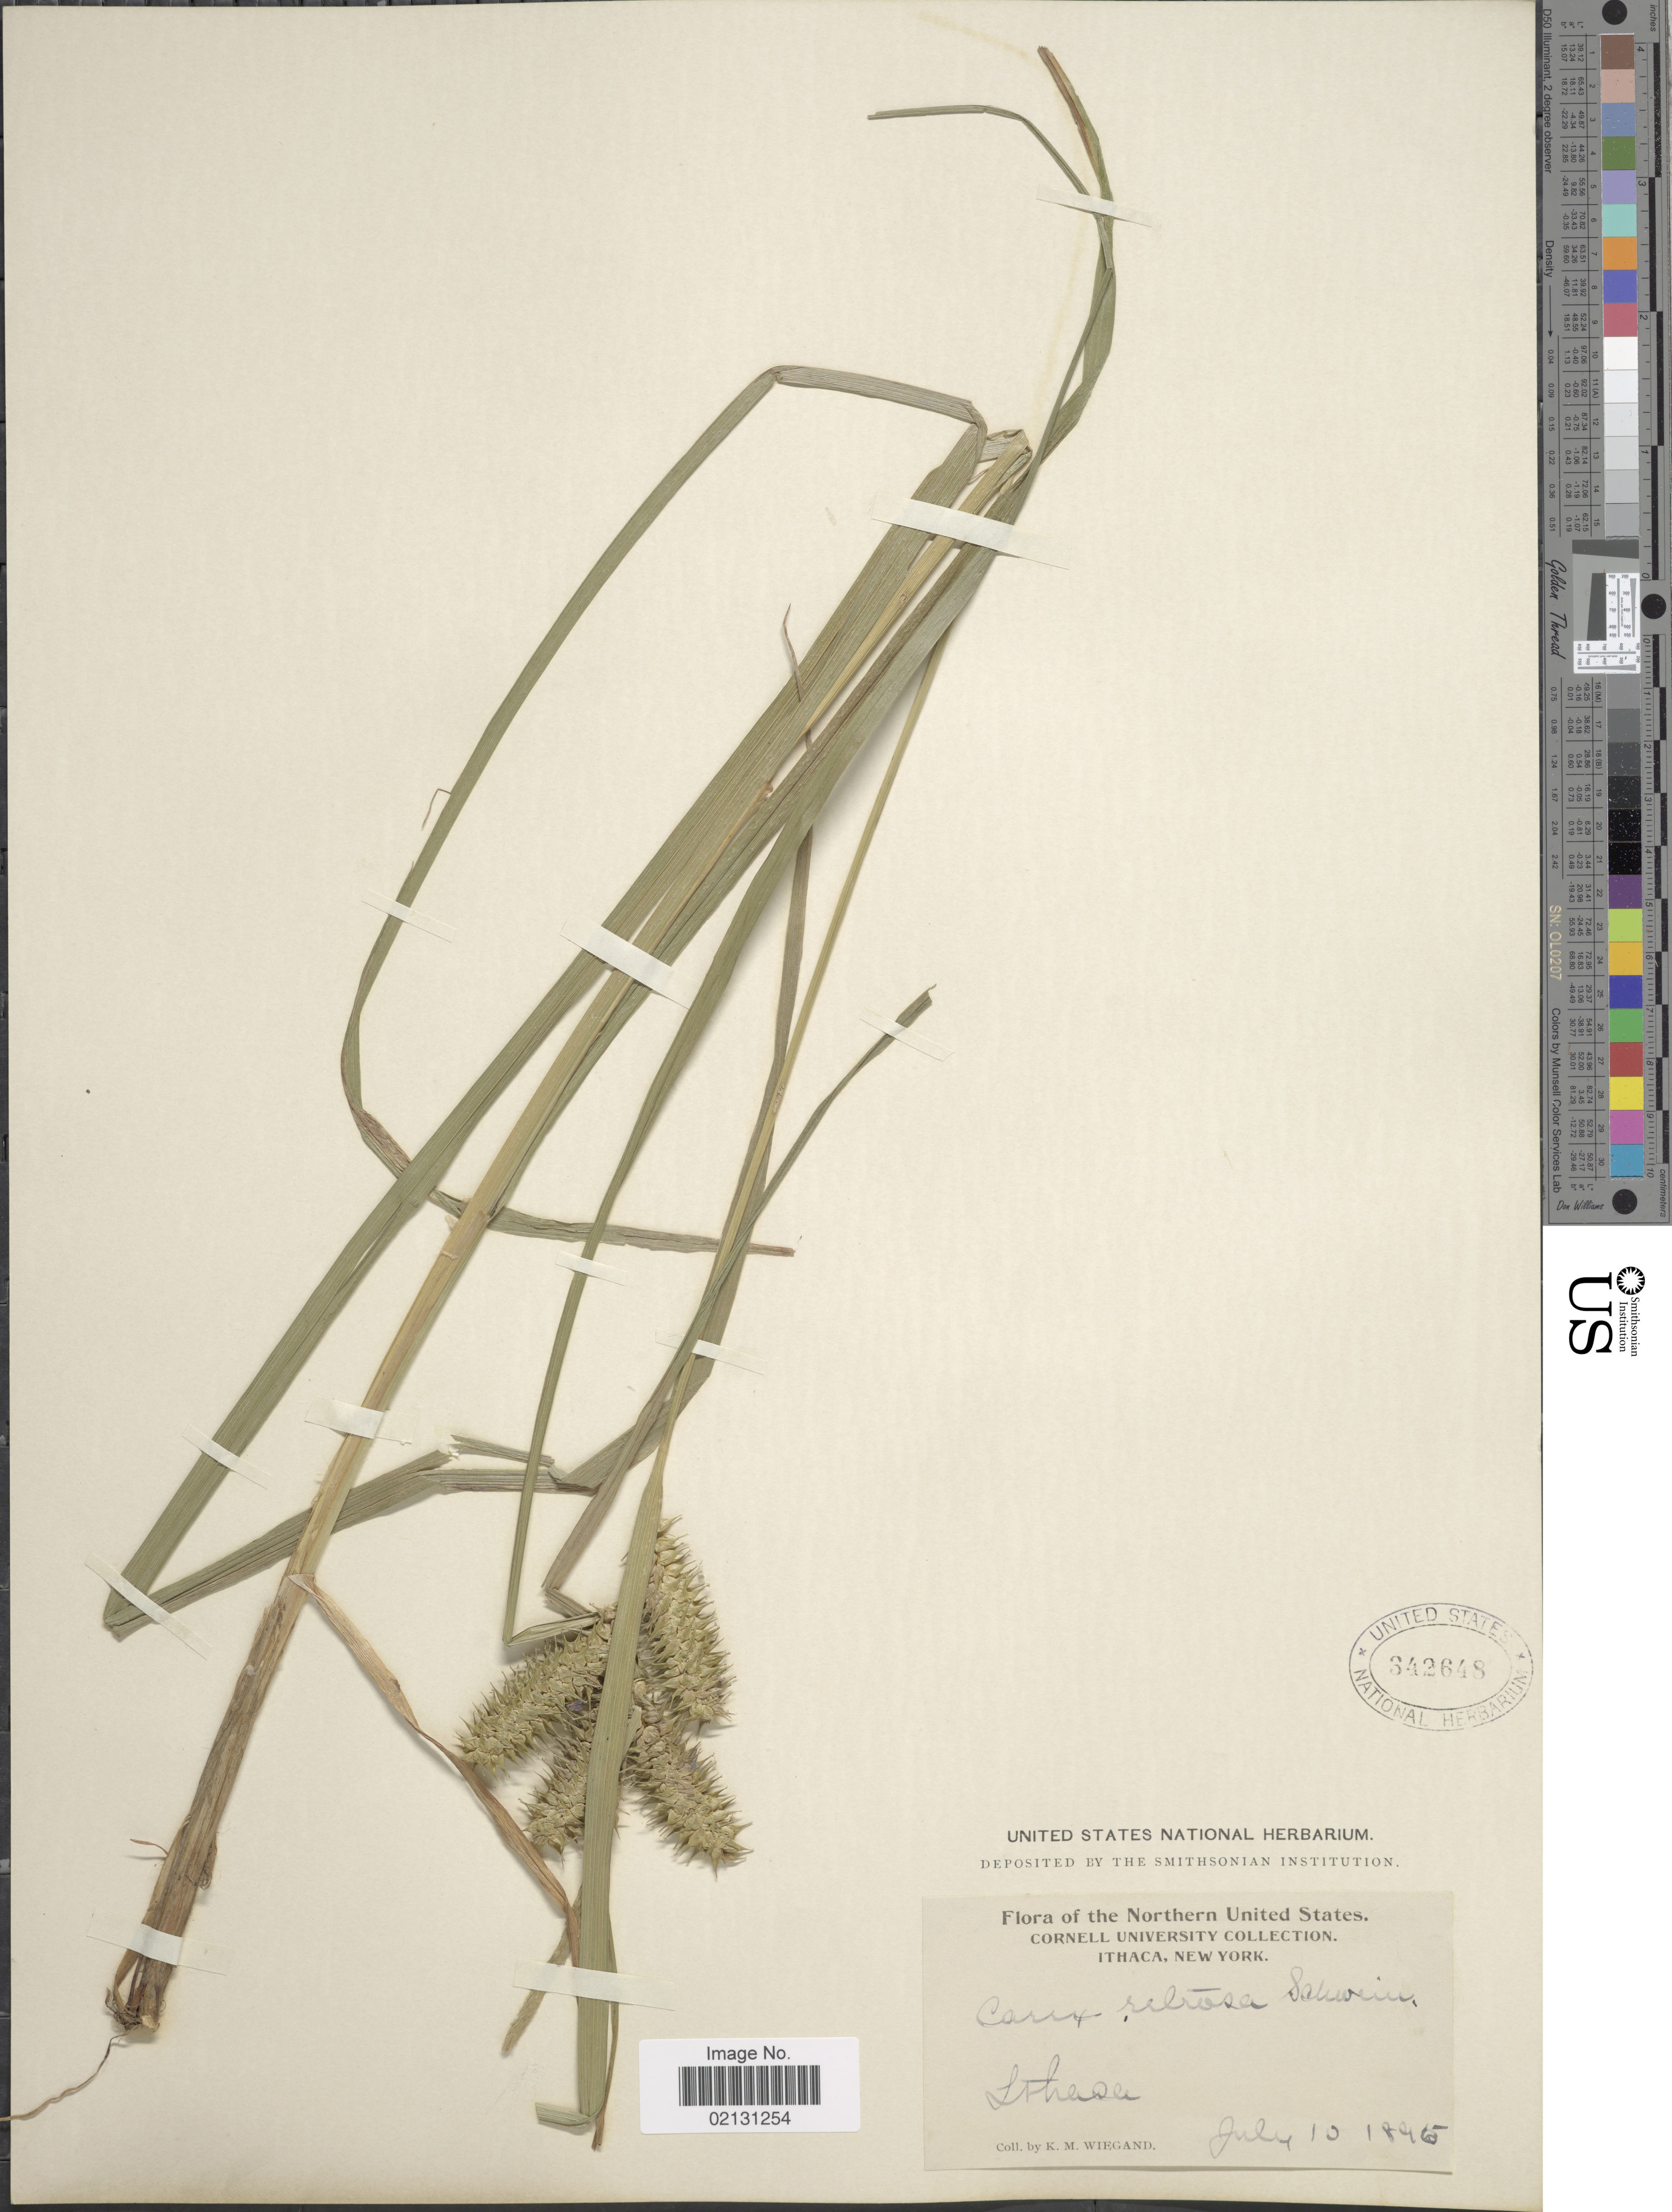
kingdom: Plantae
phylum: Tracheophyta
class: Liliopsida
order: Poales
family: Cyperaceae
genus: Carex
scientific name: Carex retrorsa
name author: Schwein.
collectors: K. M. Wiegand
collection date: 1895-07-10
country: United States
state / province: New York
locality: Ithaca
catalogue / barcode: US 342648